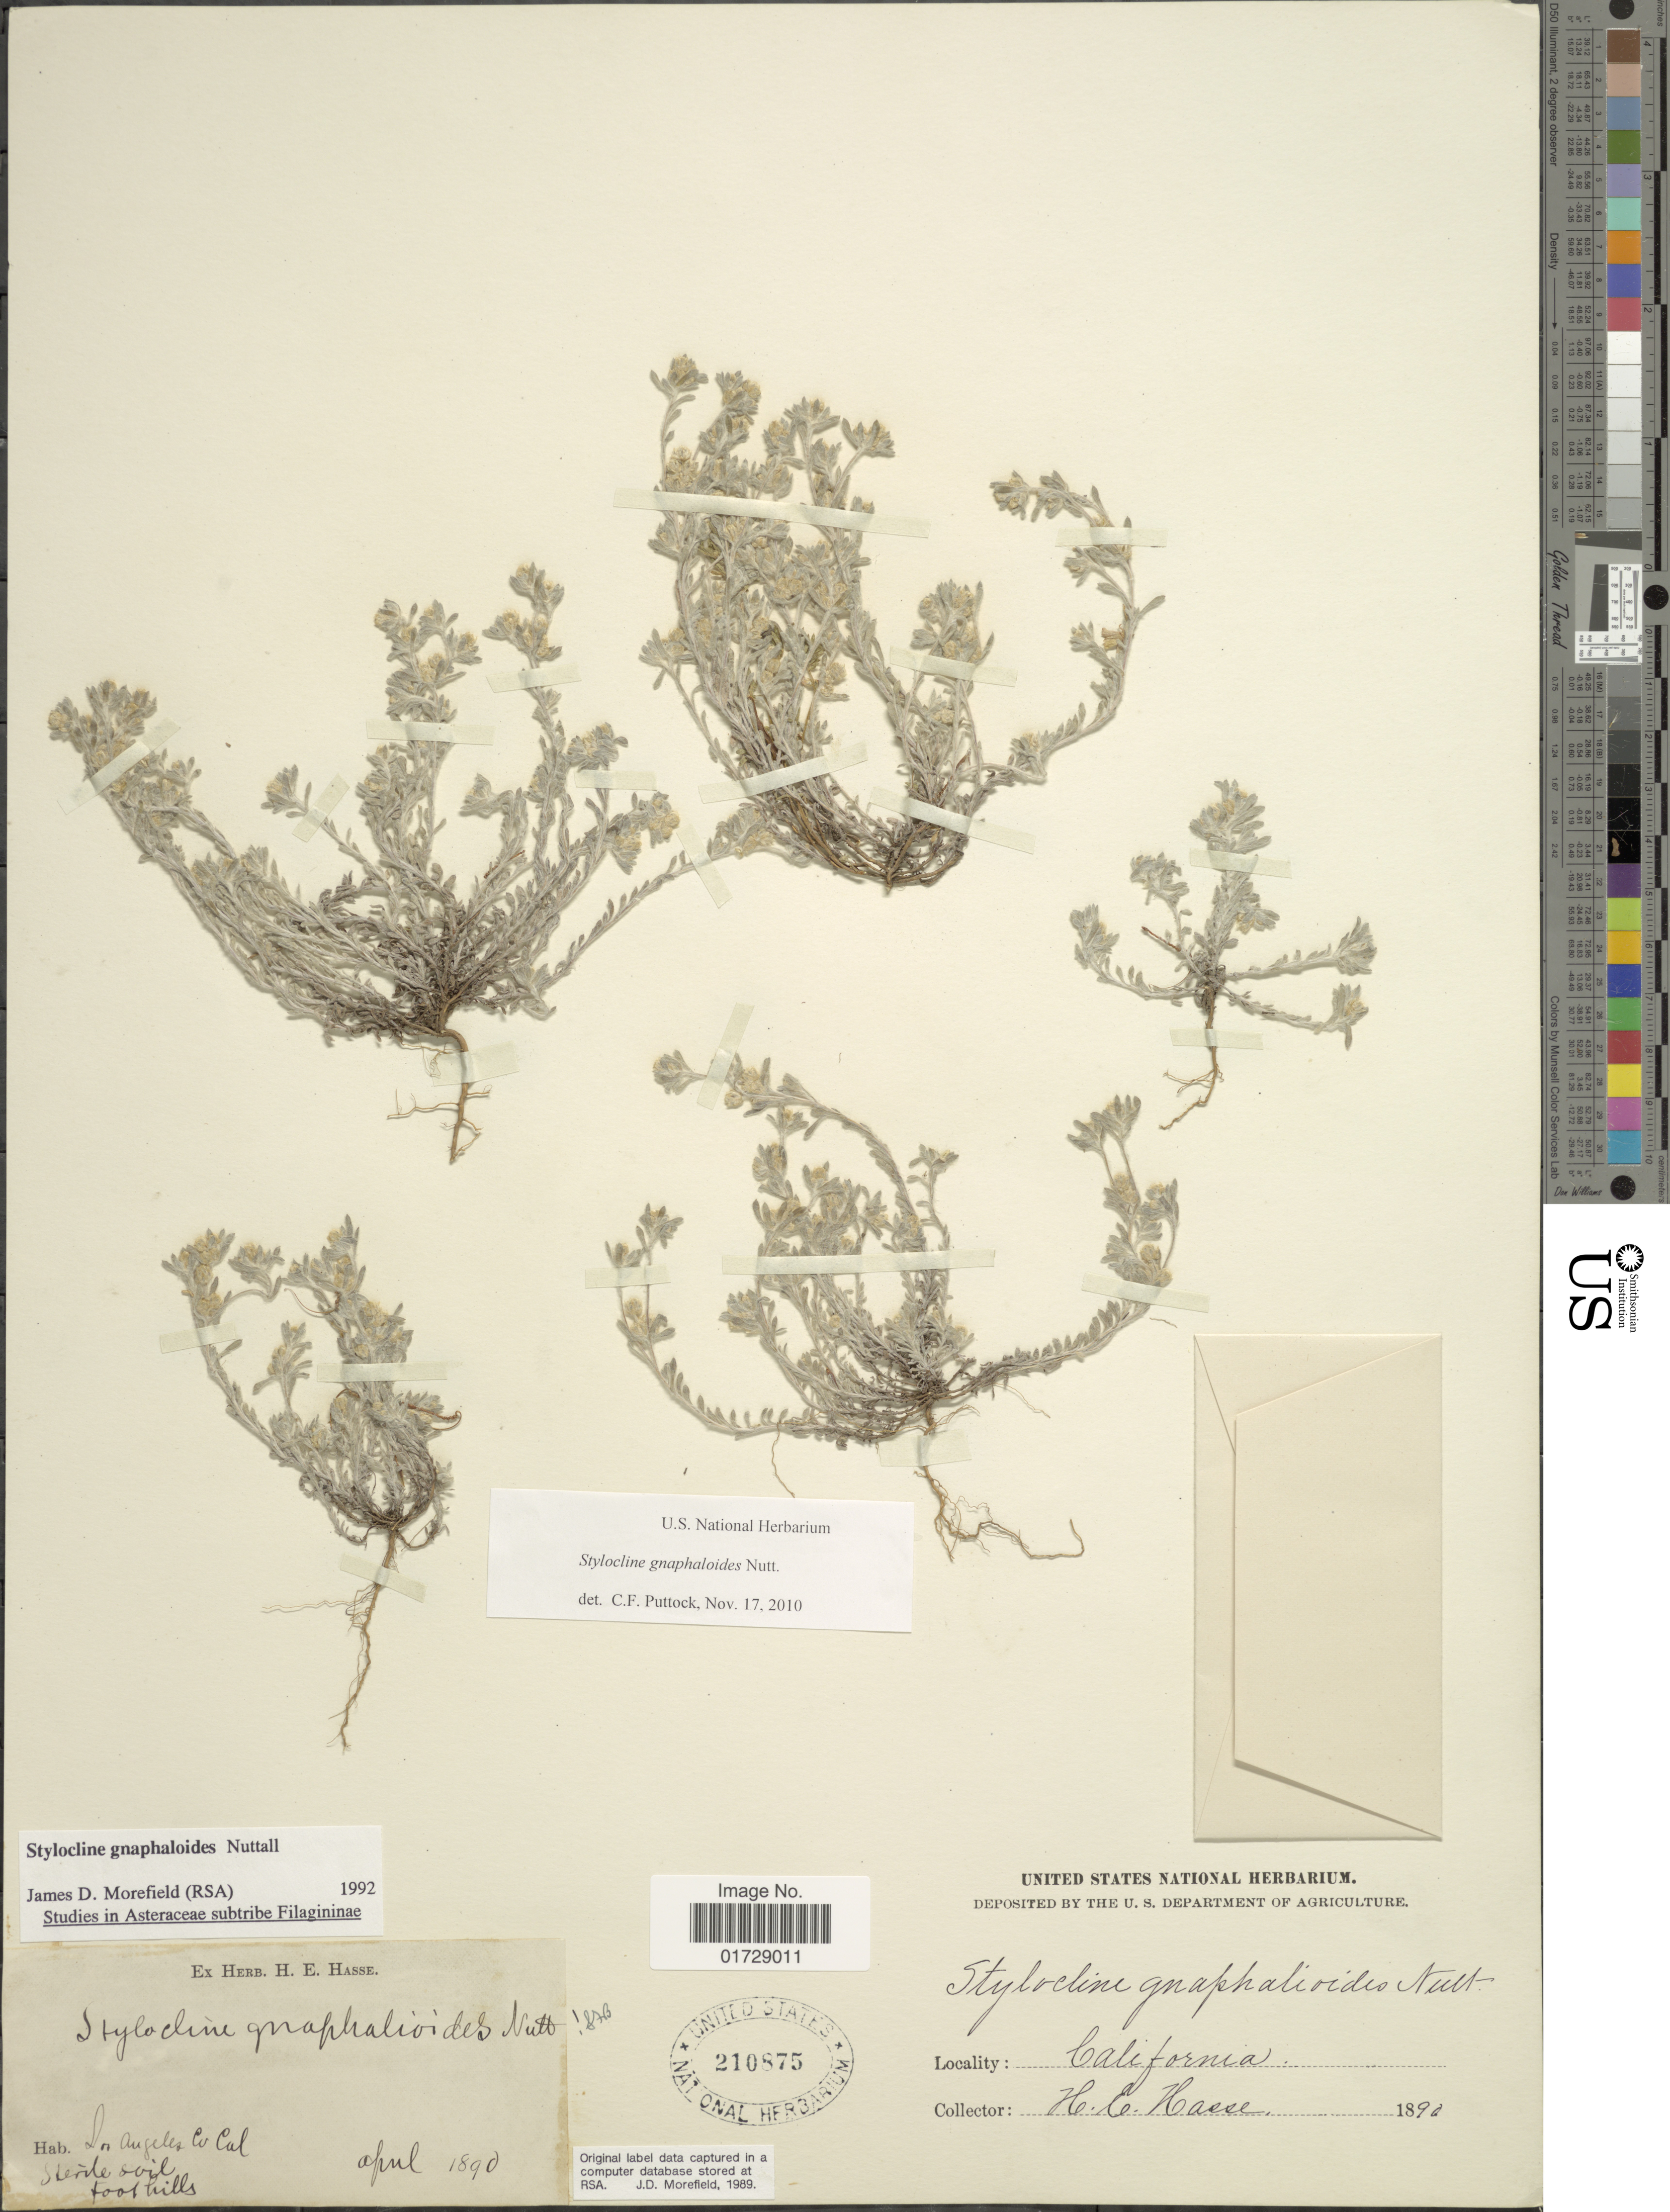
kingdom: Plantae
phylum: Tracheophyta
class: Magnoliopsida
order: Asterales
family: Asteraceae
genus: Stylocline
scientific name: Stylocline gnaphalioides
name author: Nutt.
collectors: H. E. Hasse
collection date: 1890-04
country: United States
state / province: California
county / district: Los Angeles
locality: Los Angeles Co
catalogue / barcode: US 210875